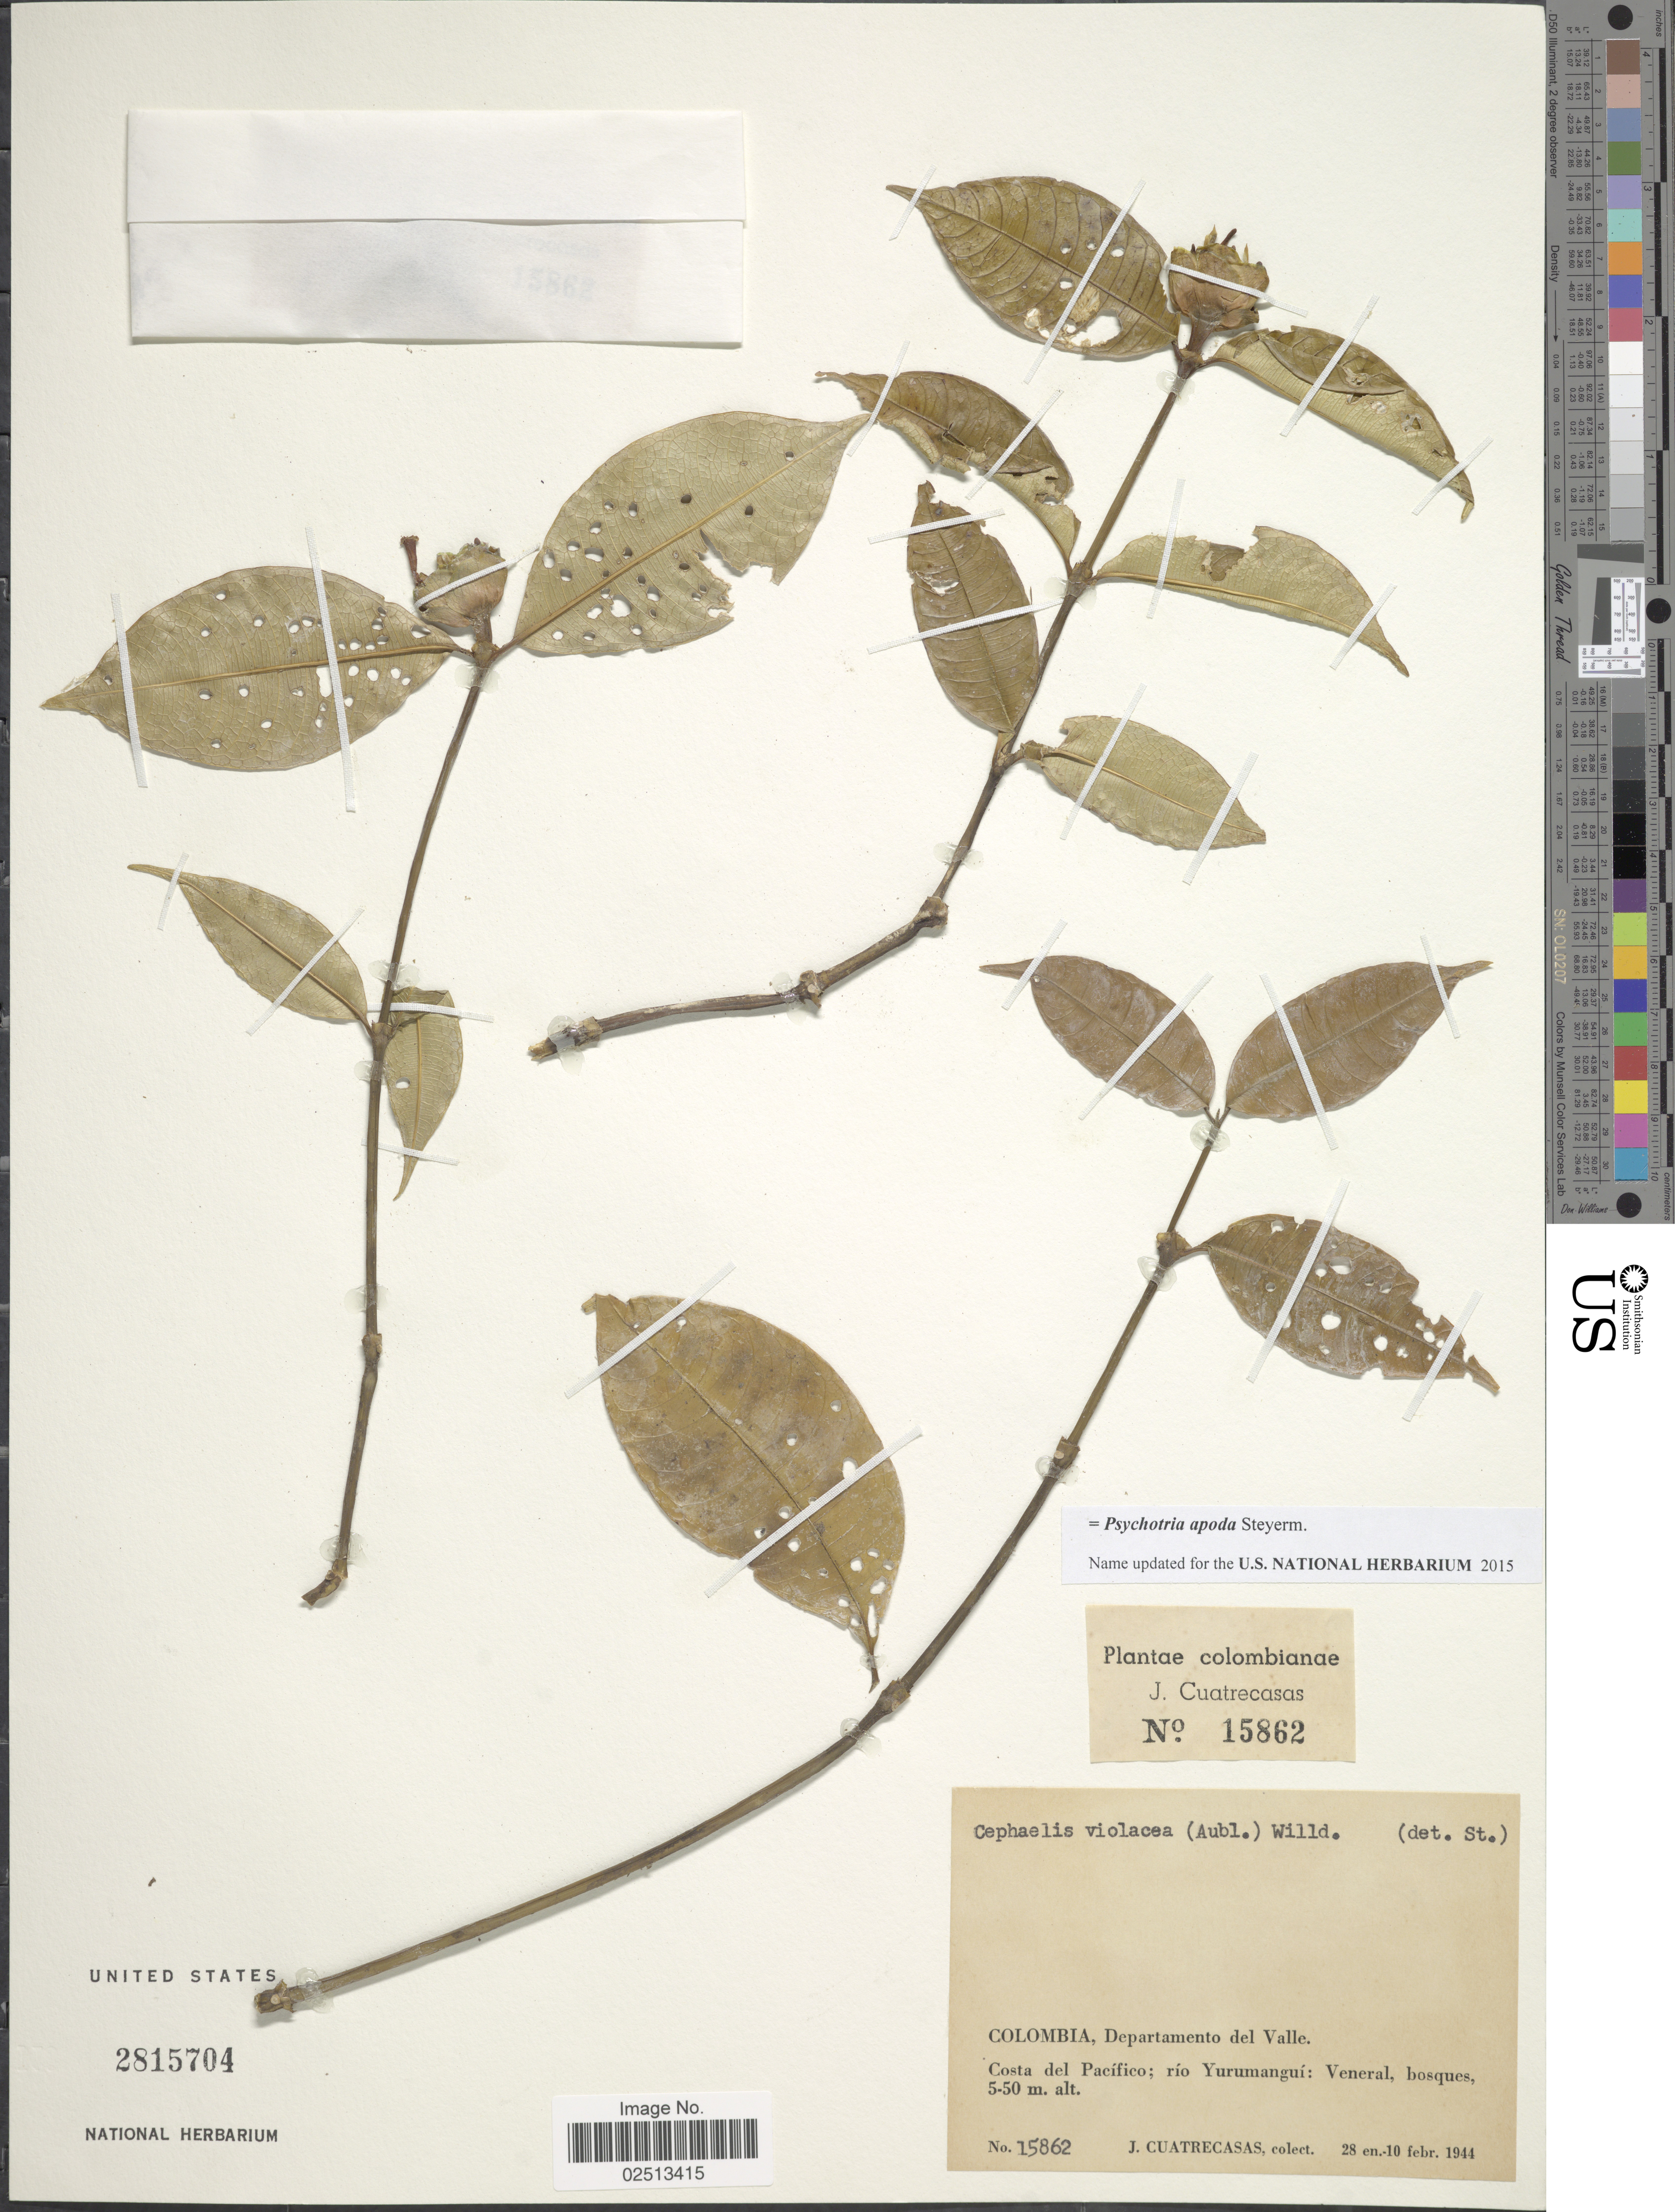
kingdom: Plantae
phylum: Tracheophyta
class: Magnoliopsida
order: Gentianales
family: Rubiaceae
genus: Psychotria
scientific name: Psychotria apoda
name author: Steyerm.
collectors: J. Cuatrecasas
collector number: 15862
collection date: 1944-01-28/1944-02-10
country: Colombia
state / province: Valle del Cauca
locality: Departamento del Valle, Costa del Pacífico; río Yurumangú: Veneral, bosques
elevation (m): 5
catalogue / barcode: US 2815704